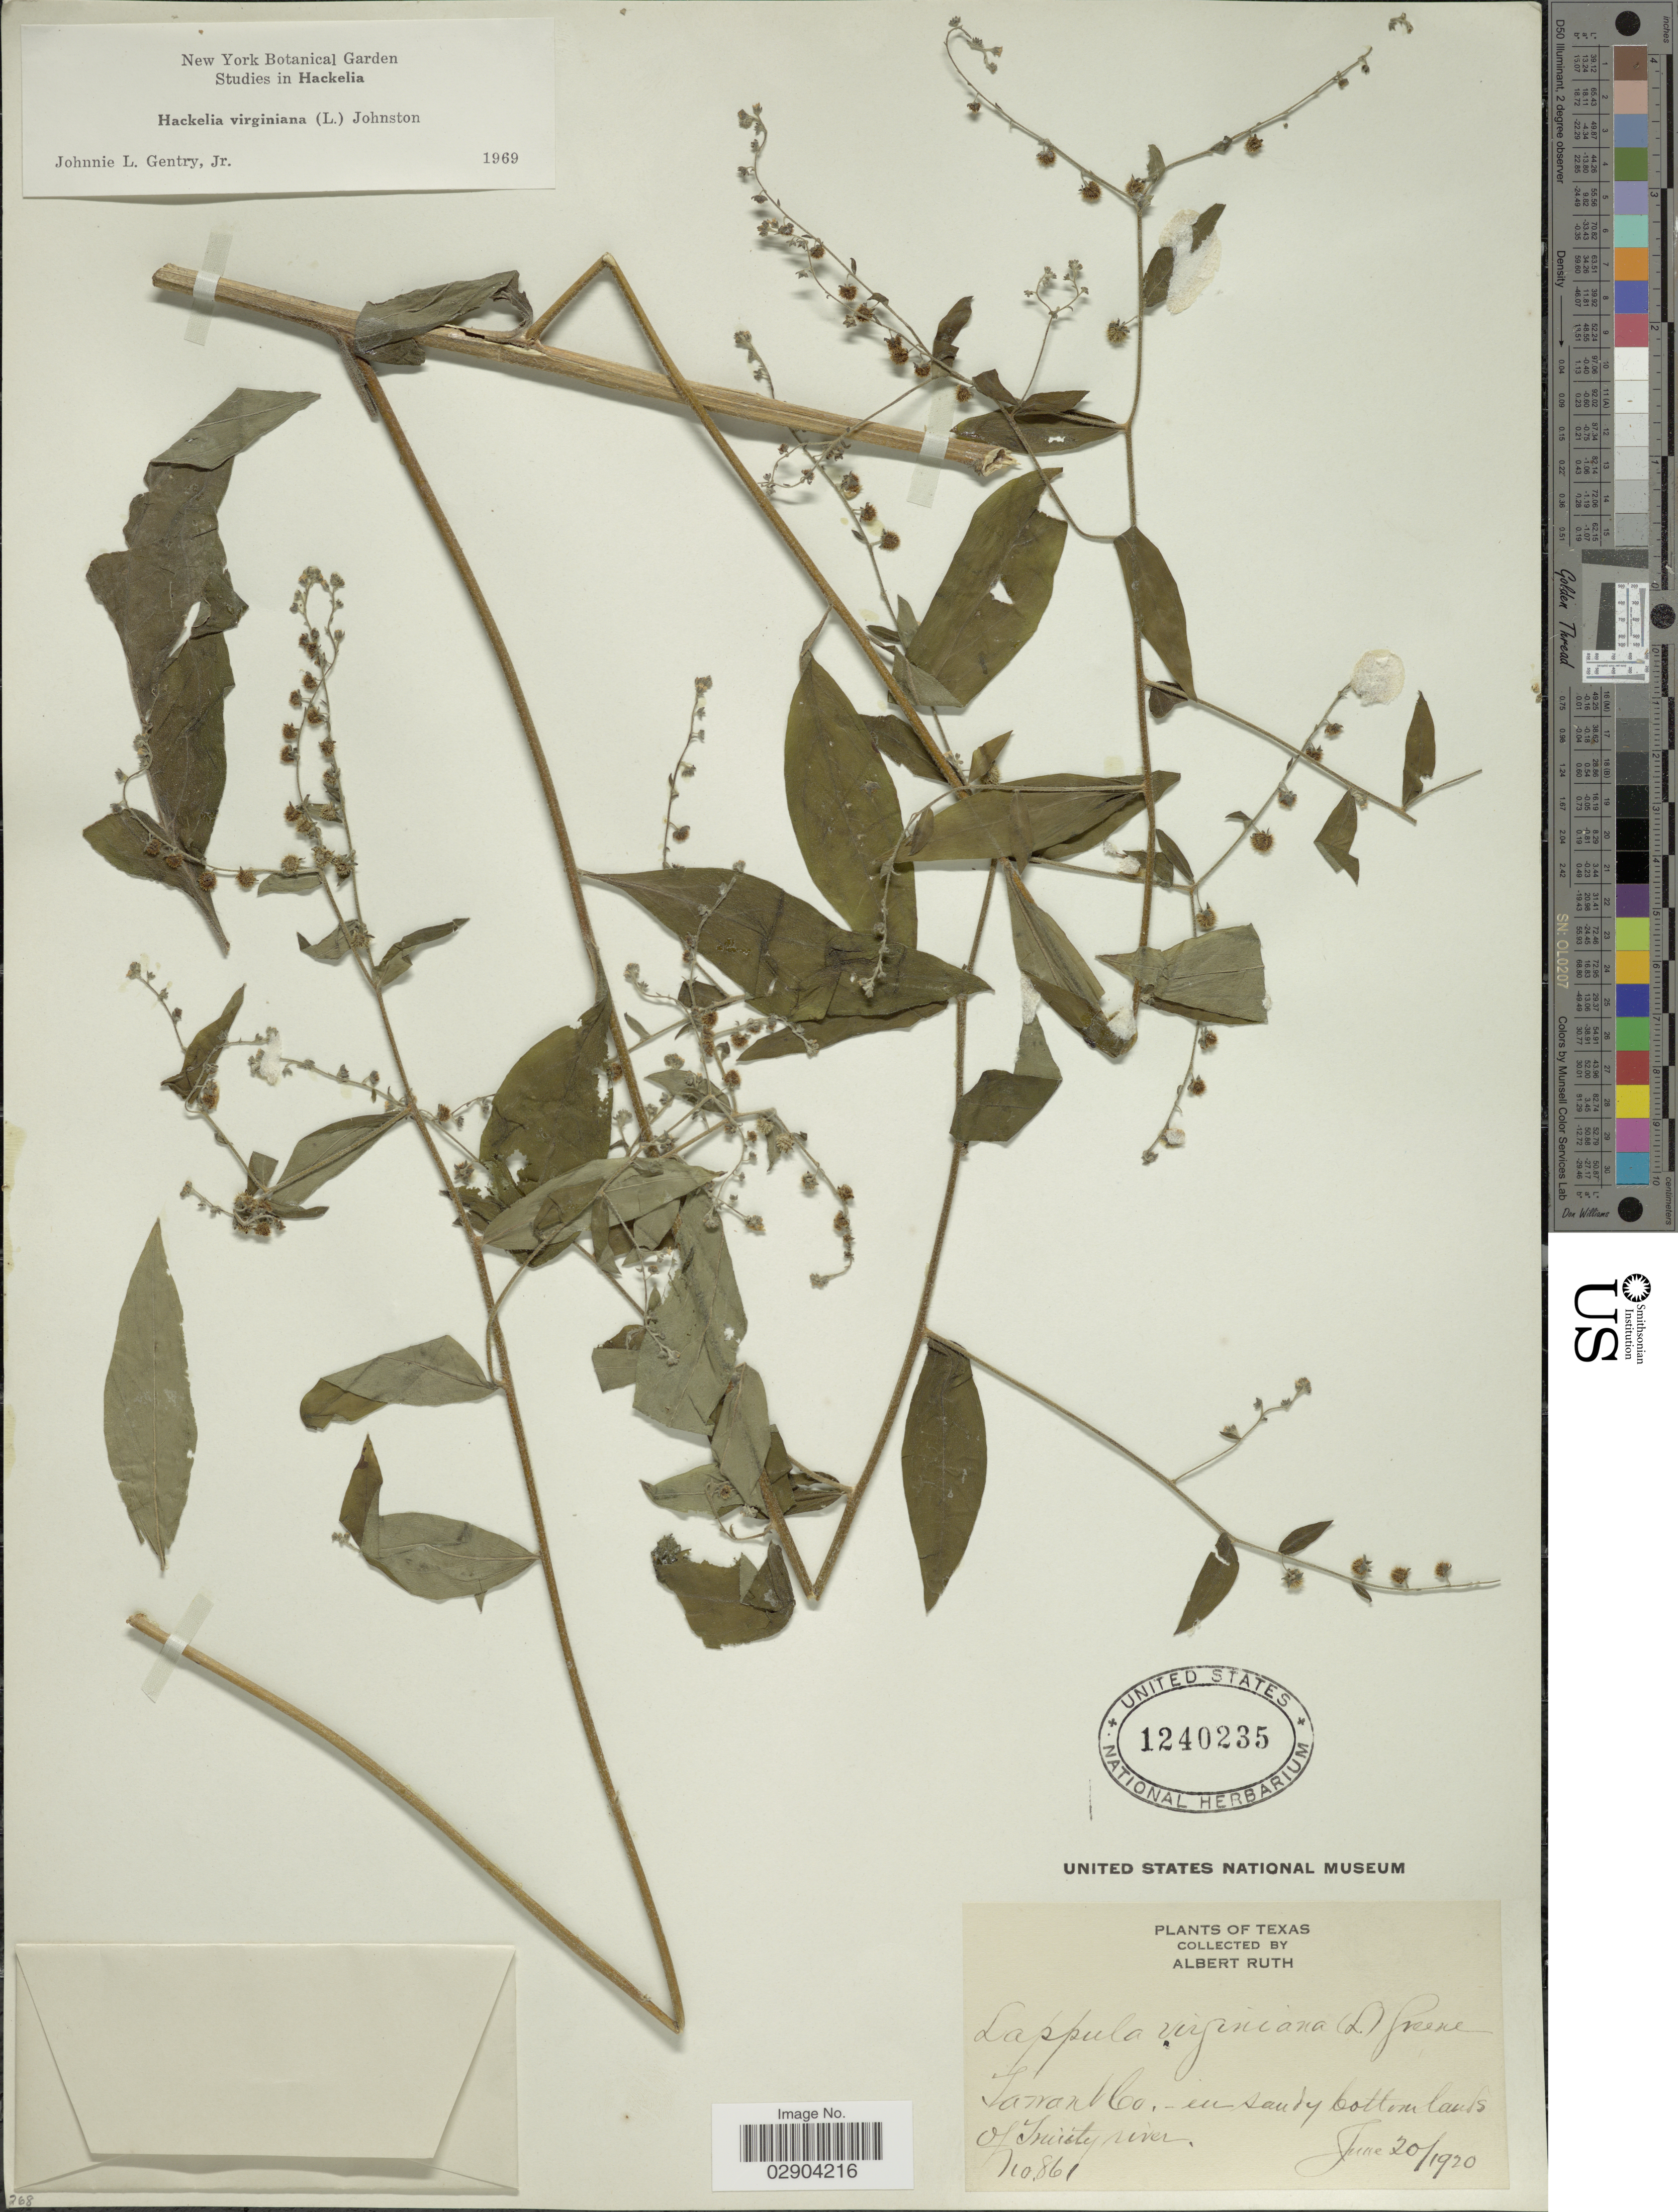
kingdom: Plantae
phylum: Tracheophyta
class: Magnoliopsida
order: Boraginales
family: Boraginaceae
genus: Hackelia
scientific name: Hackelia virginiana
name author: (L.) I.M. Johnst.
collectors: A. Ruth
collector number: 861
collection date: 1920-06-20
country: United States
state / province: Texas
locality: Tarrant Co. - in sandy bottomlands of Trinity river.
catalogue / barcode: US 1240235